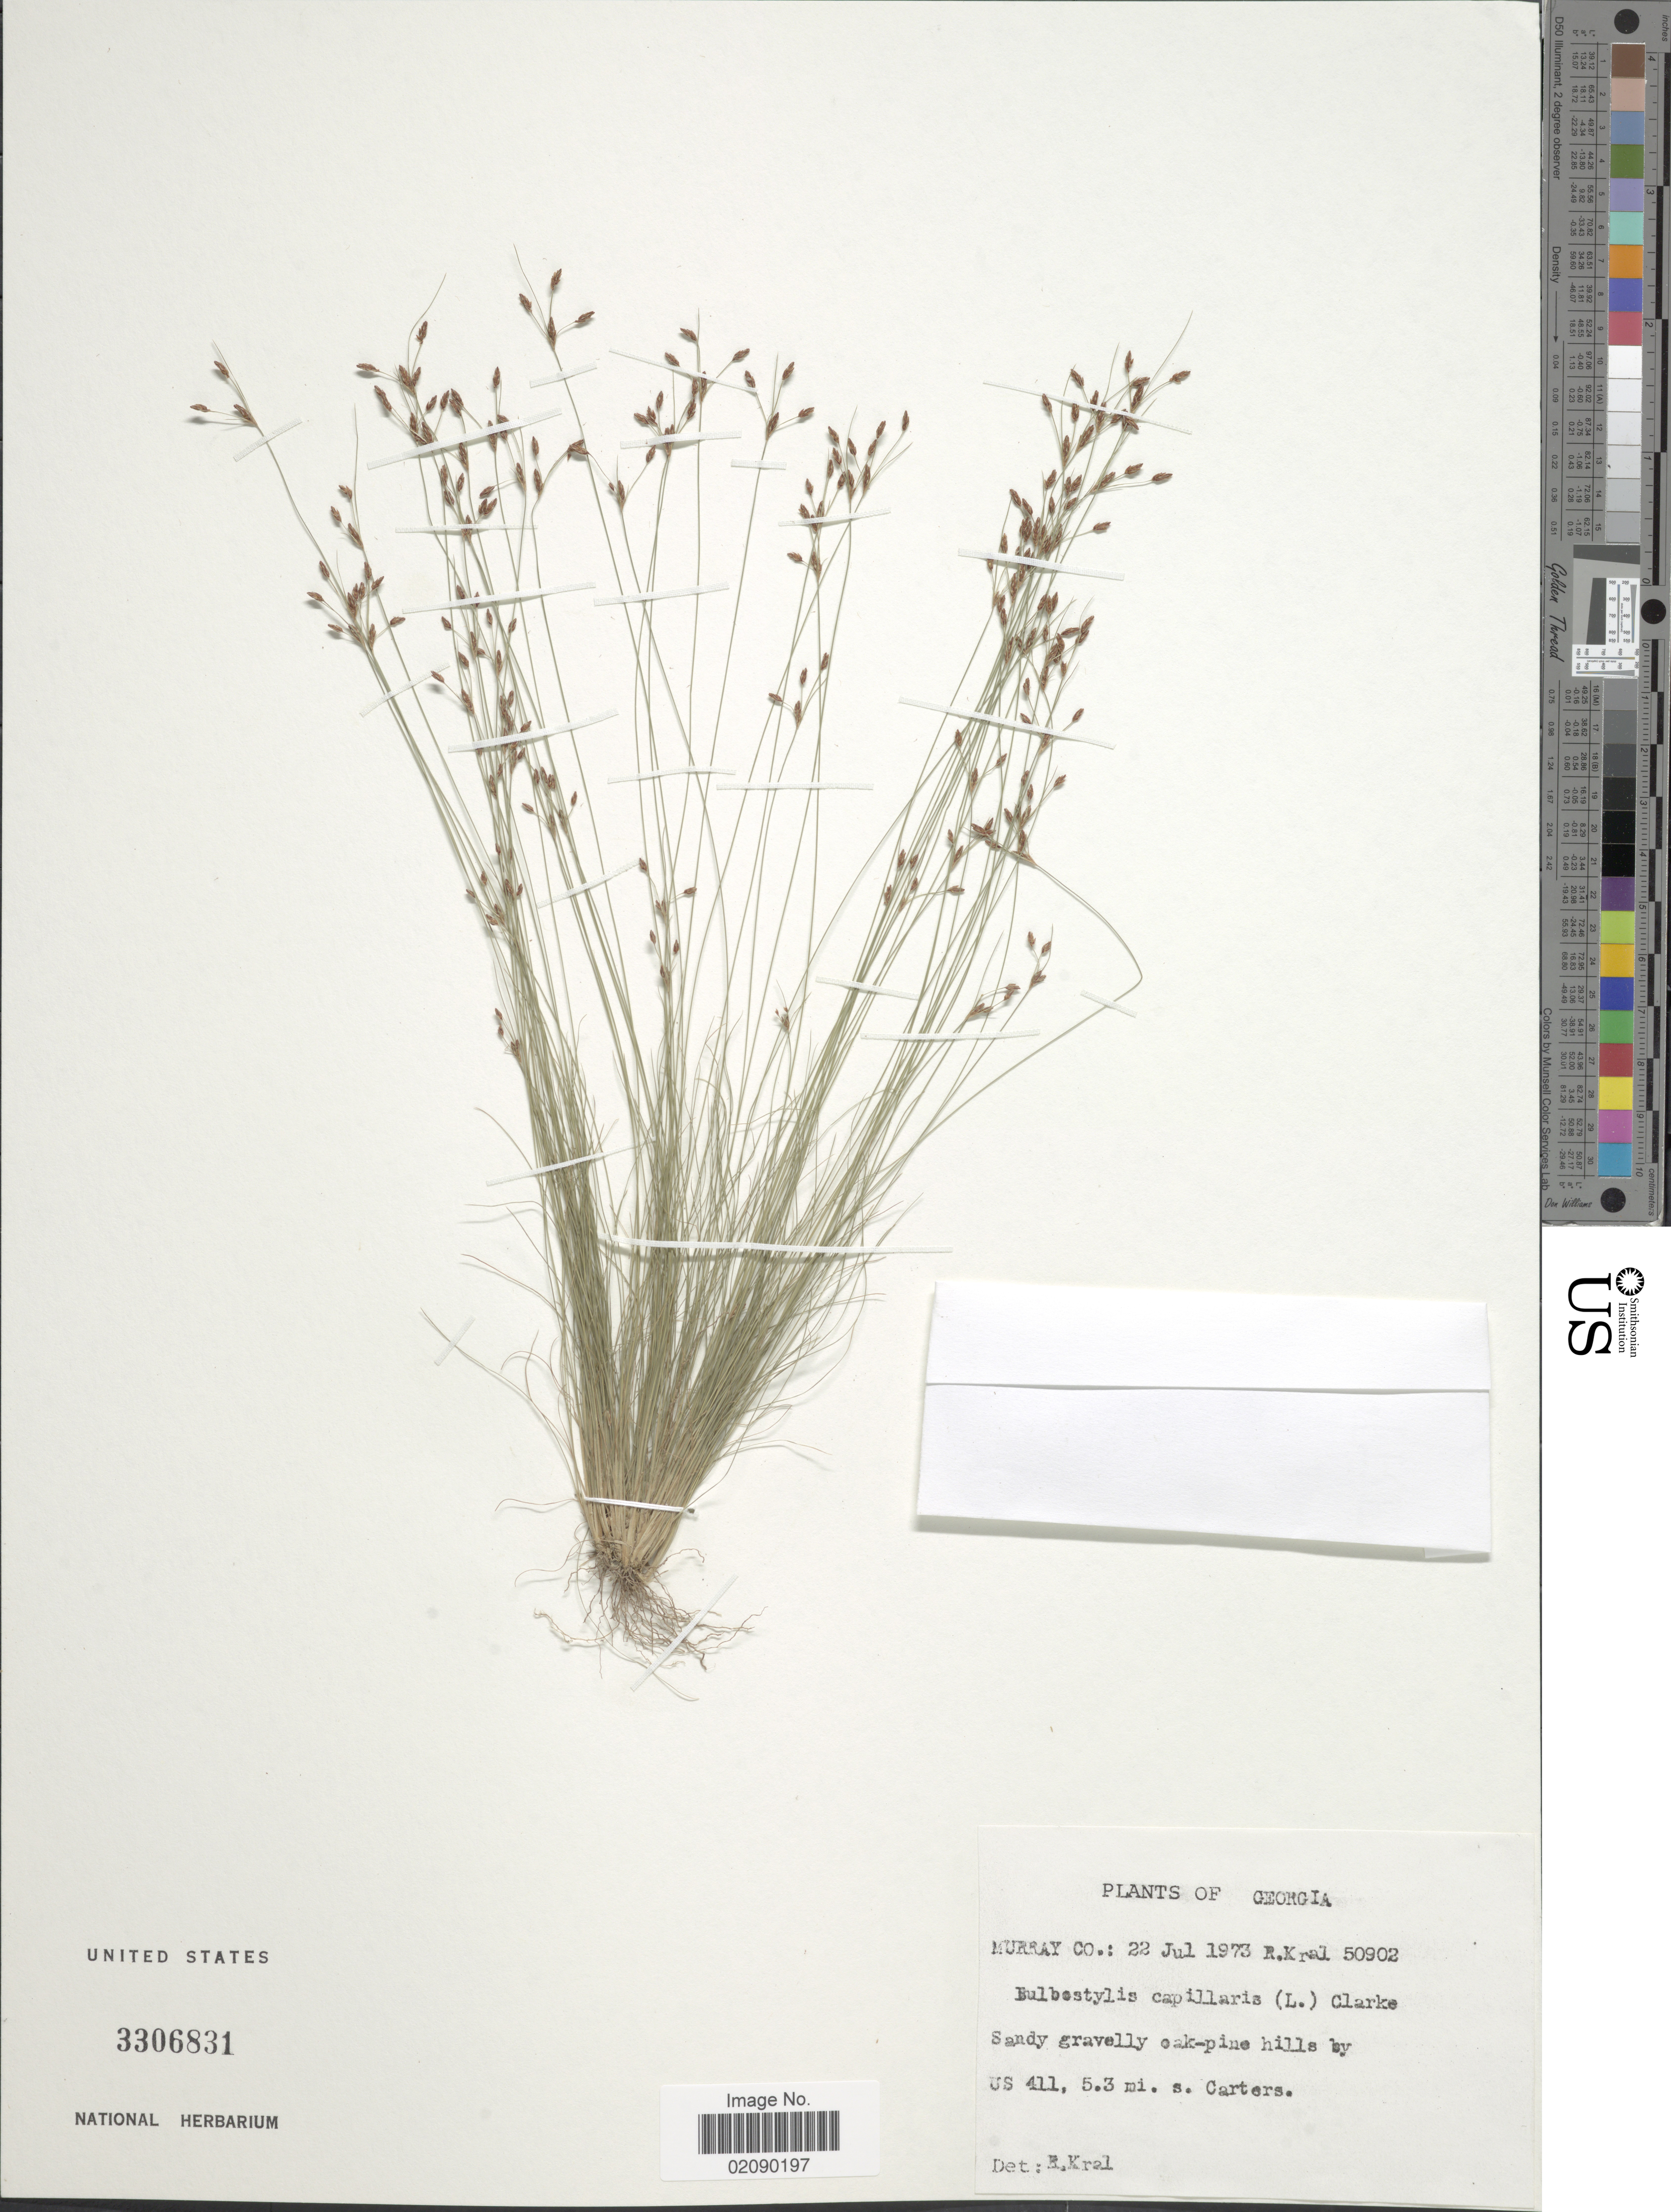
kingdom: Plantae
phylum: Tracheophyta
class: Liliopsida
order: Poales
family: Cyperaceae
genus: Bulbostylis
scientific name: Bulbostylis capillaris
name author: (L.) Kunth ex C.B. Clarke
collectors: R. Kral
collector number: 50902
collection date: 1973-07-22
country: United States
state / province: Georgia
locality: Murray Co. US 411, 5.3 mi. s. Carters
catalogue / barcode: US 3306831